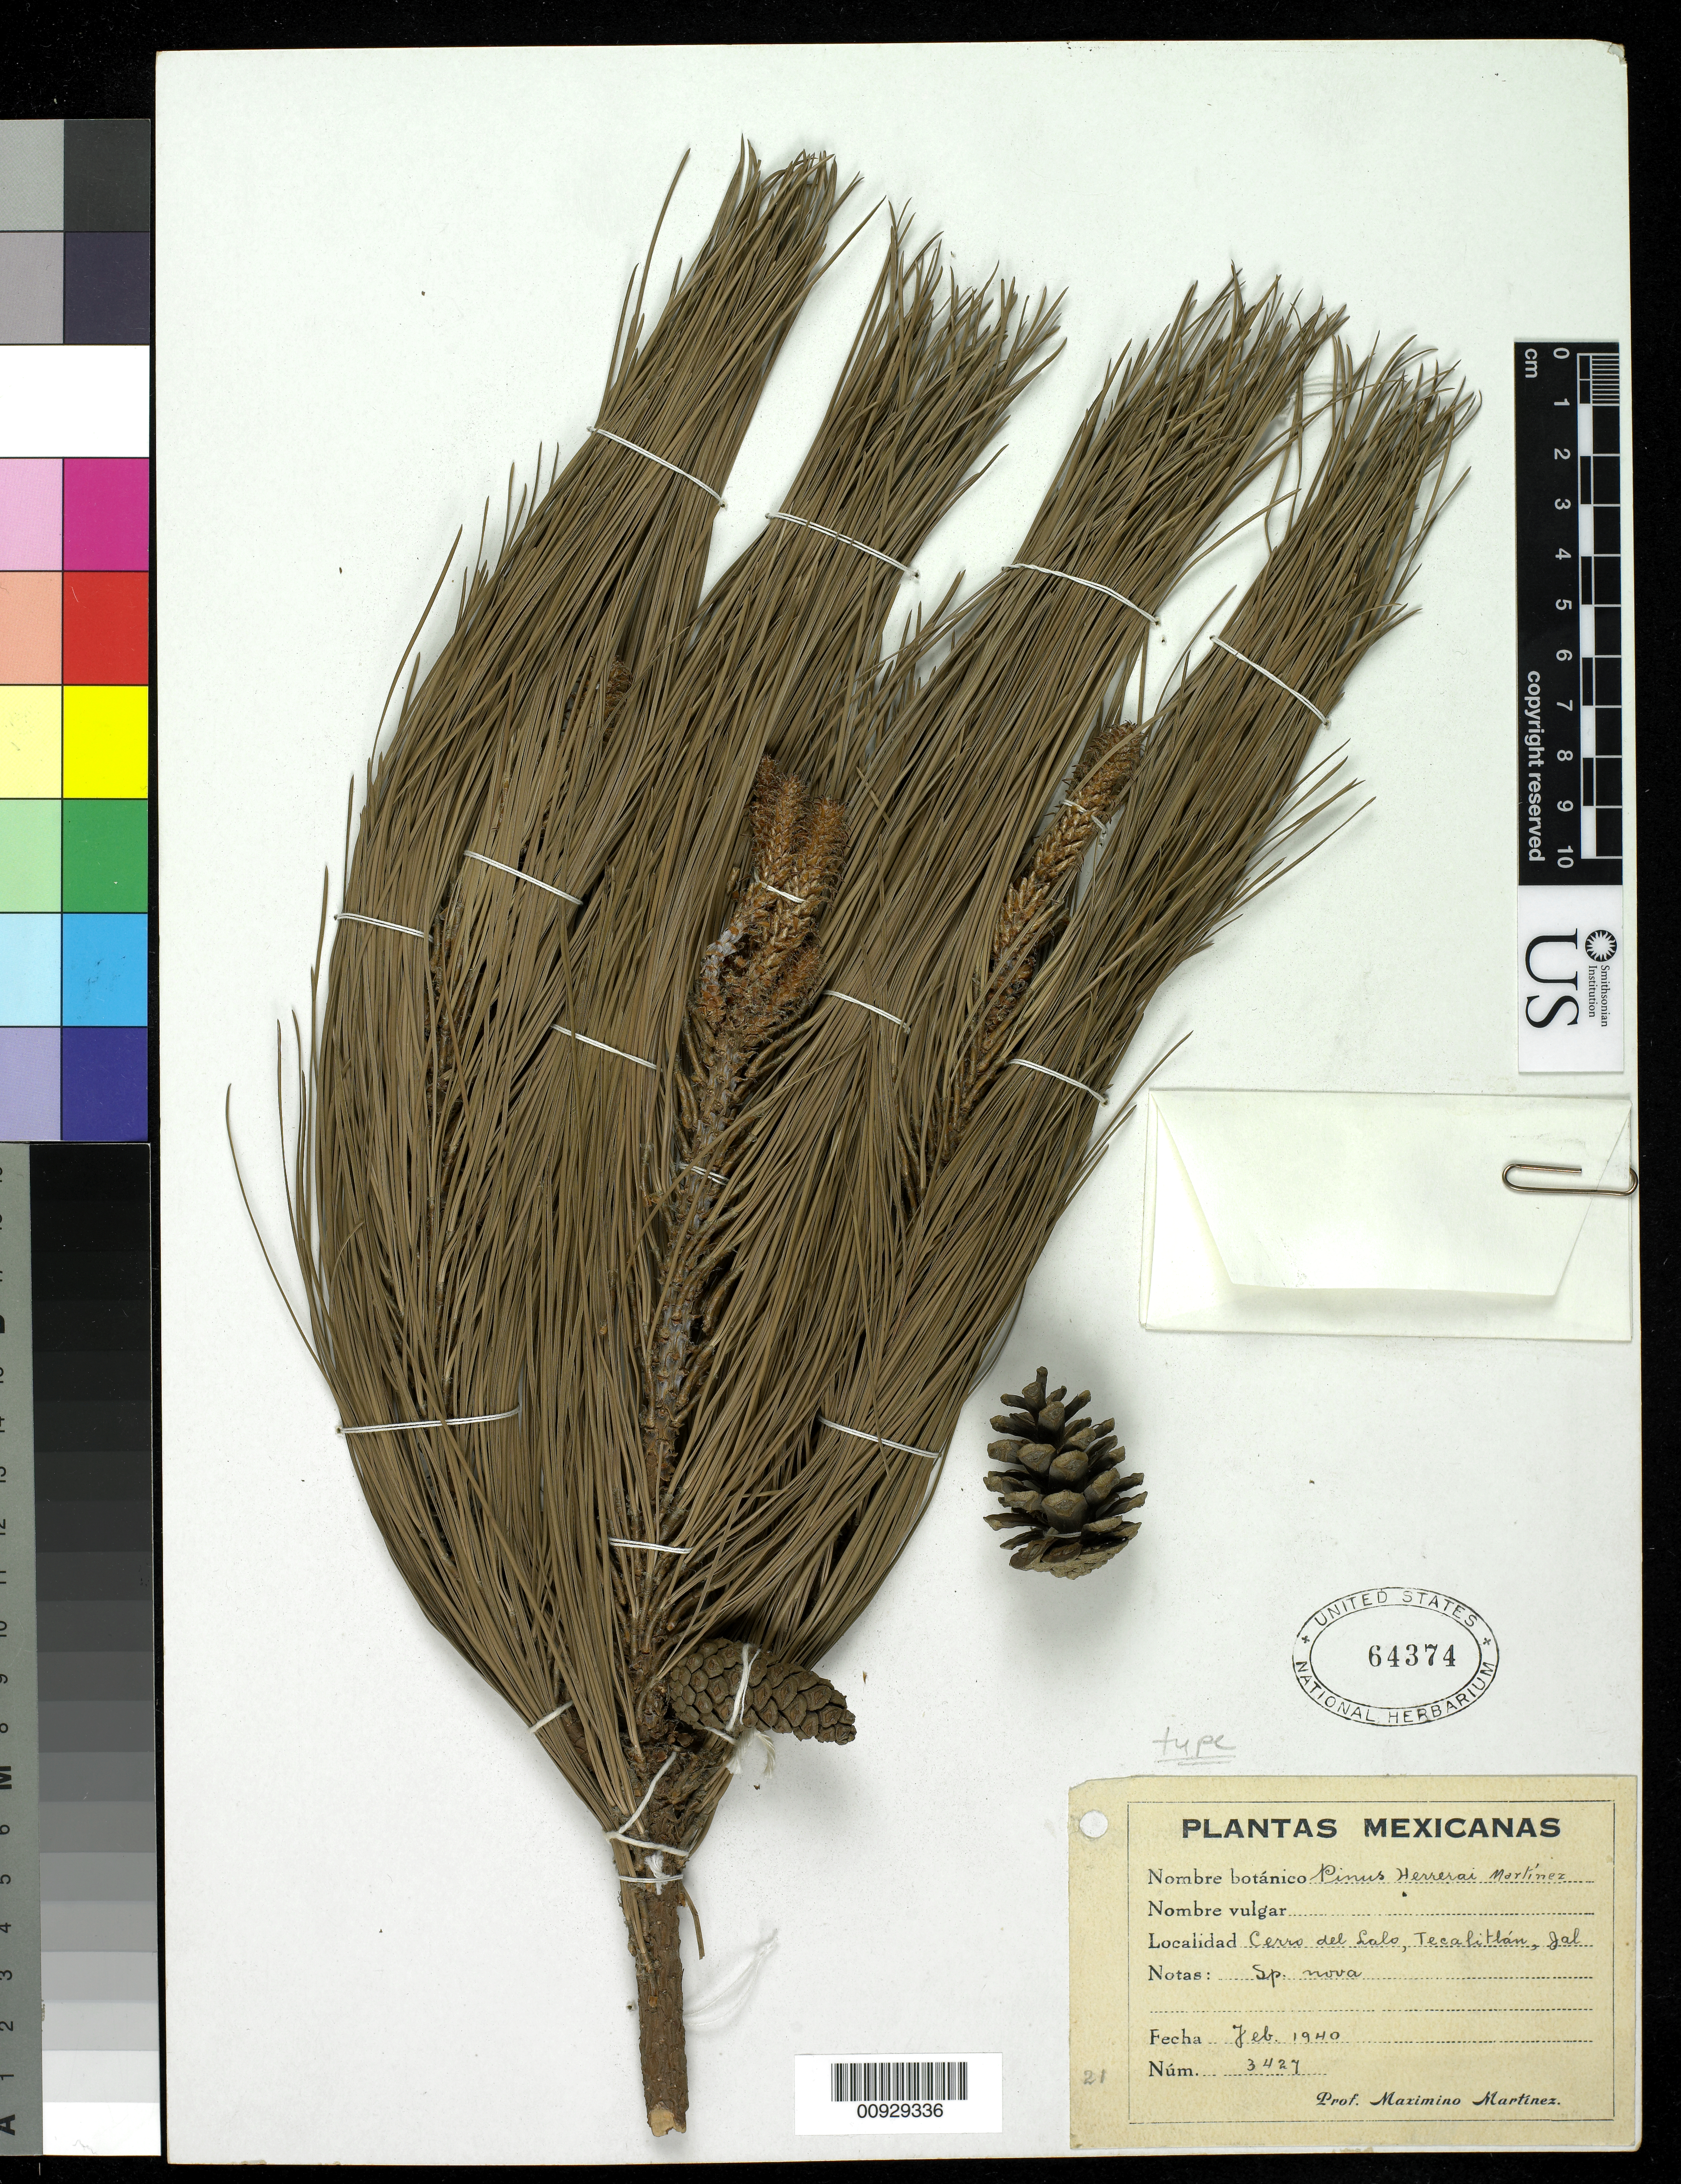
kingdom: Plantae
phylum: Tracheophyta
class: Pinopsida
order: Pinales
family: Pinaceae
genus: Pinus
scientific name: Pinus herrerae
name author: Martínez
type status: Isolectotype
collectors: M. Martínez M.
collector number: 3427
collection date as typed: Feb 1940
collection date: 1940-02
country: Mexico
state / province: Jalisco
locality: Sierra del Lalo, Tecalitlán.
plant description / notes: Published as "herrerai".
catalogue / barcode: US 64374